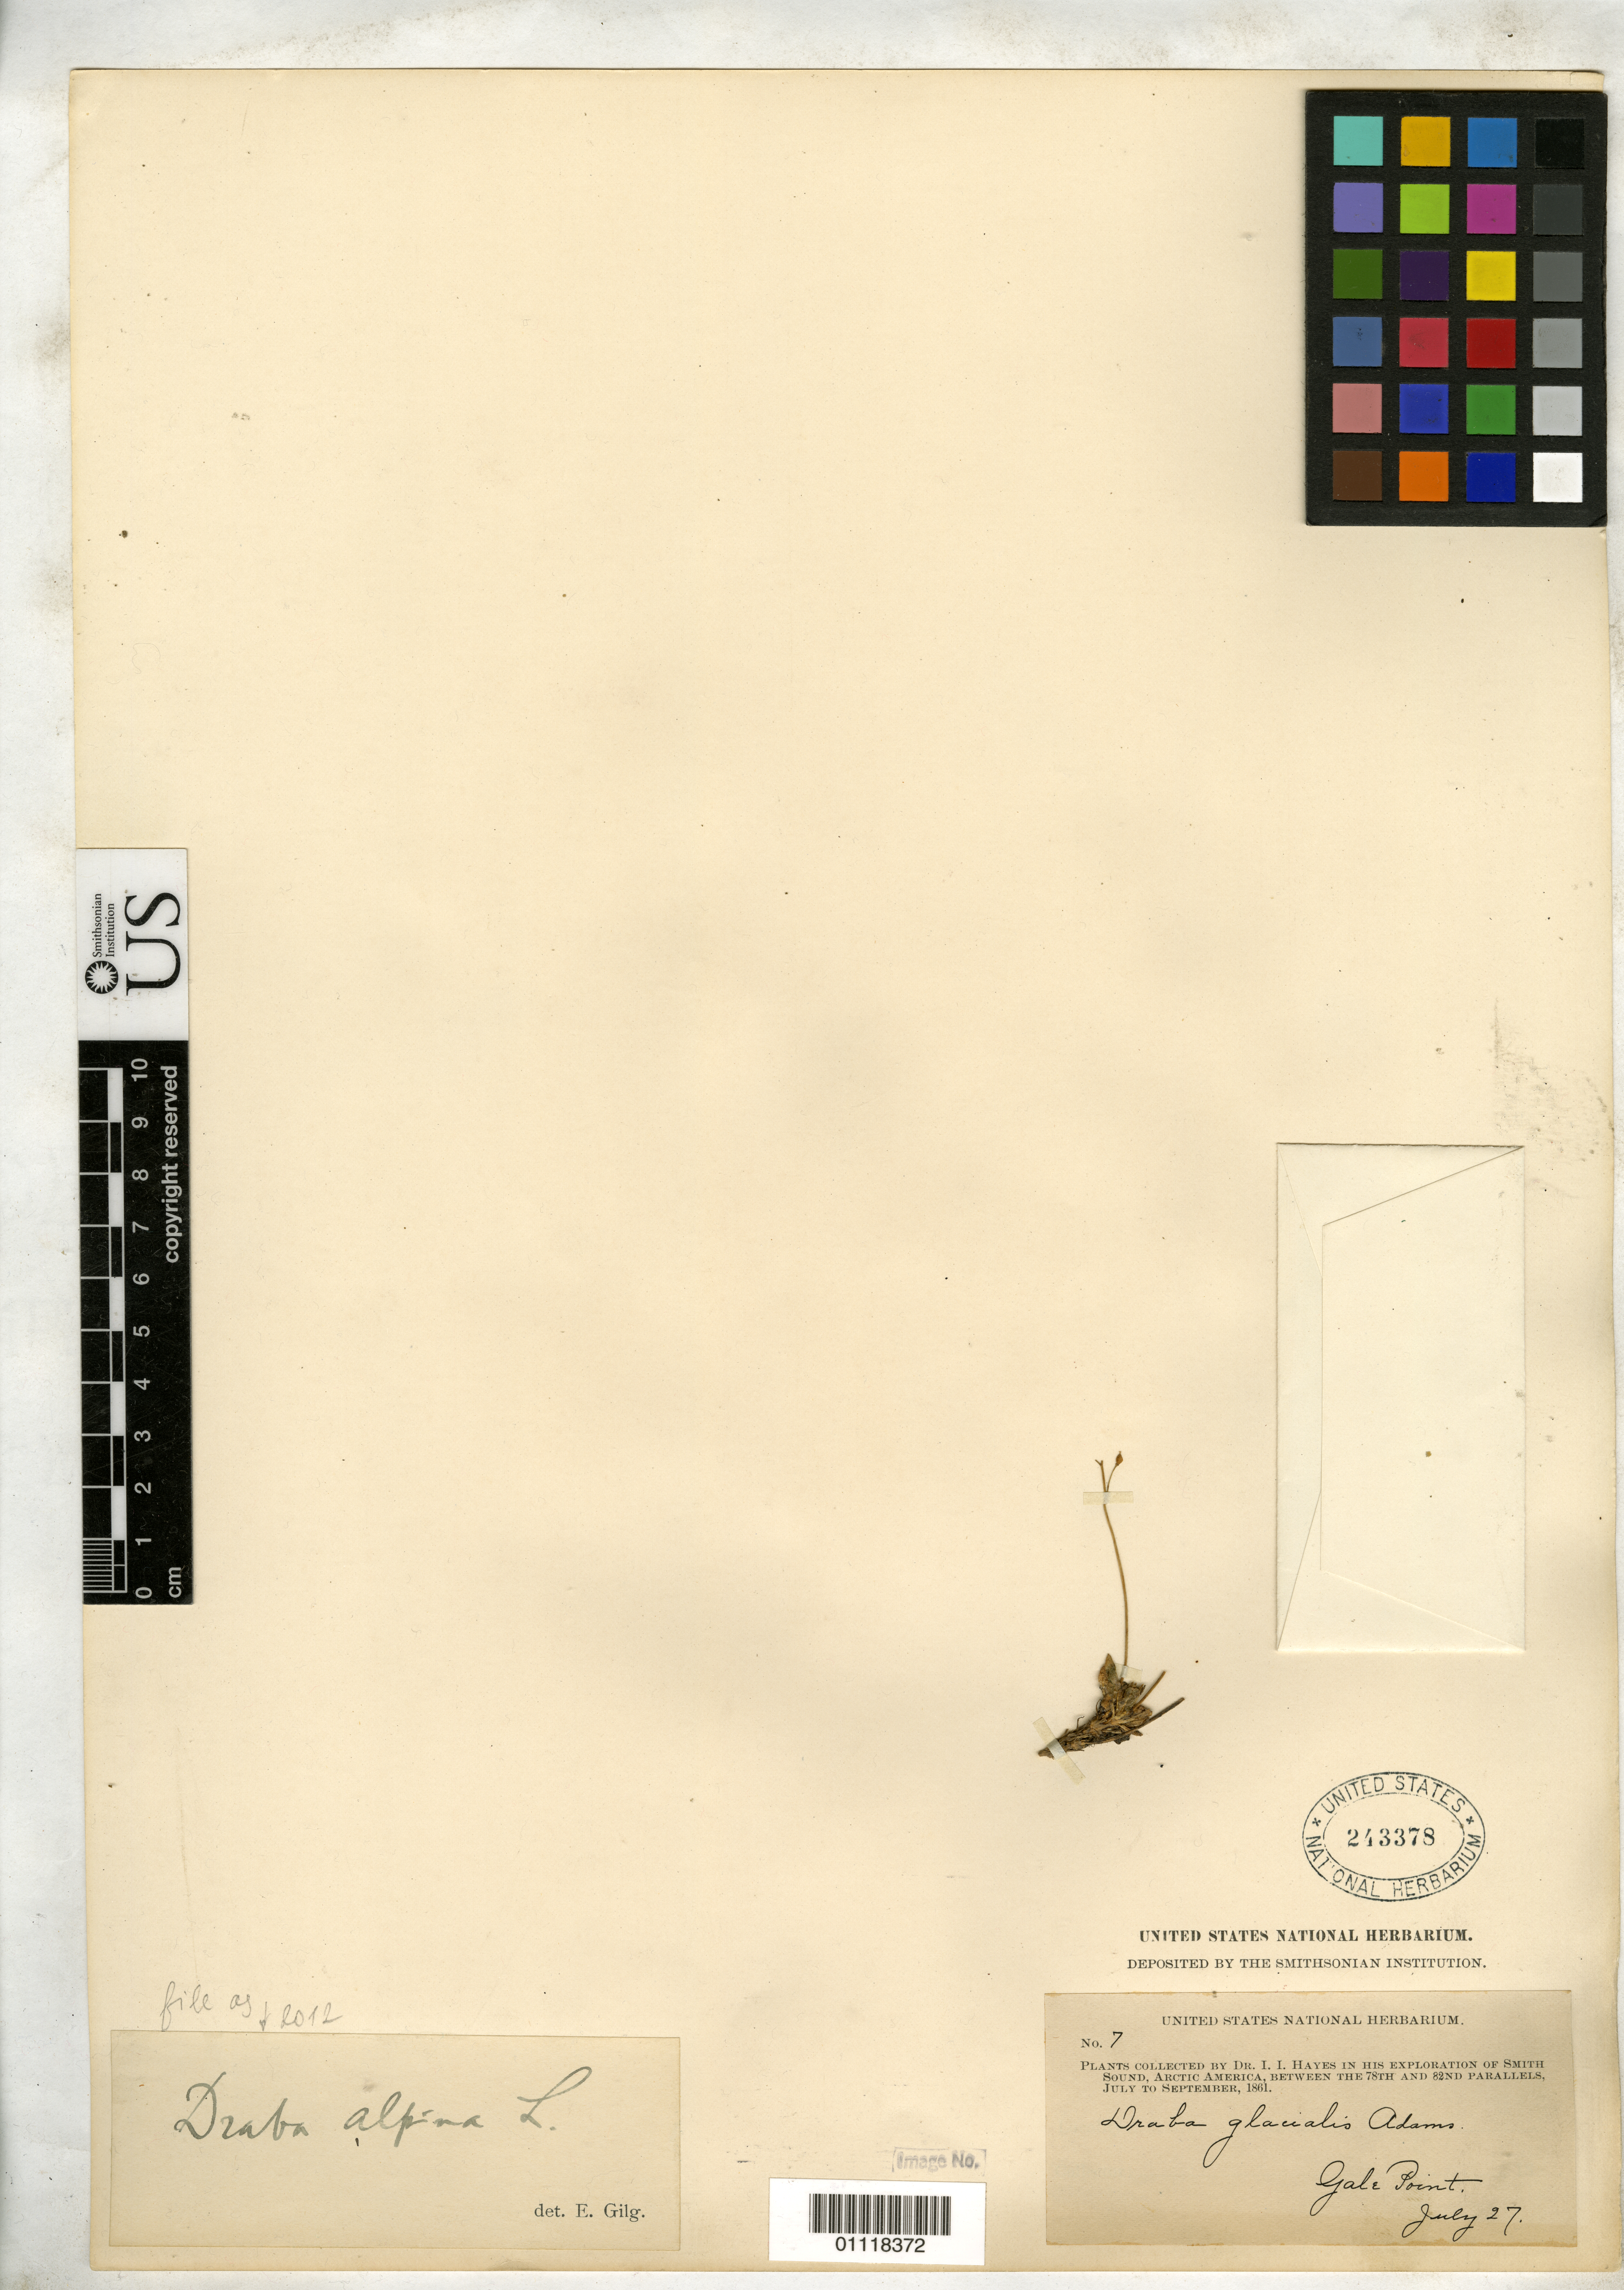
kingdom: Plantae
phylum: Tracheophyta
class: Magnoliopsida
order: Brassicales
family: Brassicaceae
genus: Draba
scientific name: Draba alpina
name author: L.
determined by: Gilg, --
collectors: I. I. Hayes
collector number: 7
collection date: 1861-07-27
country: Canada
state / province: Nunavut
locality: Gale Point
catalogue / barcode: US 243378